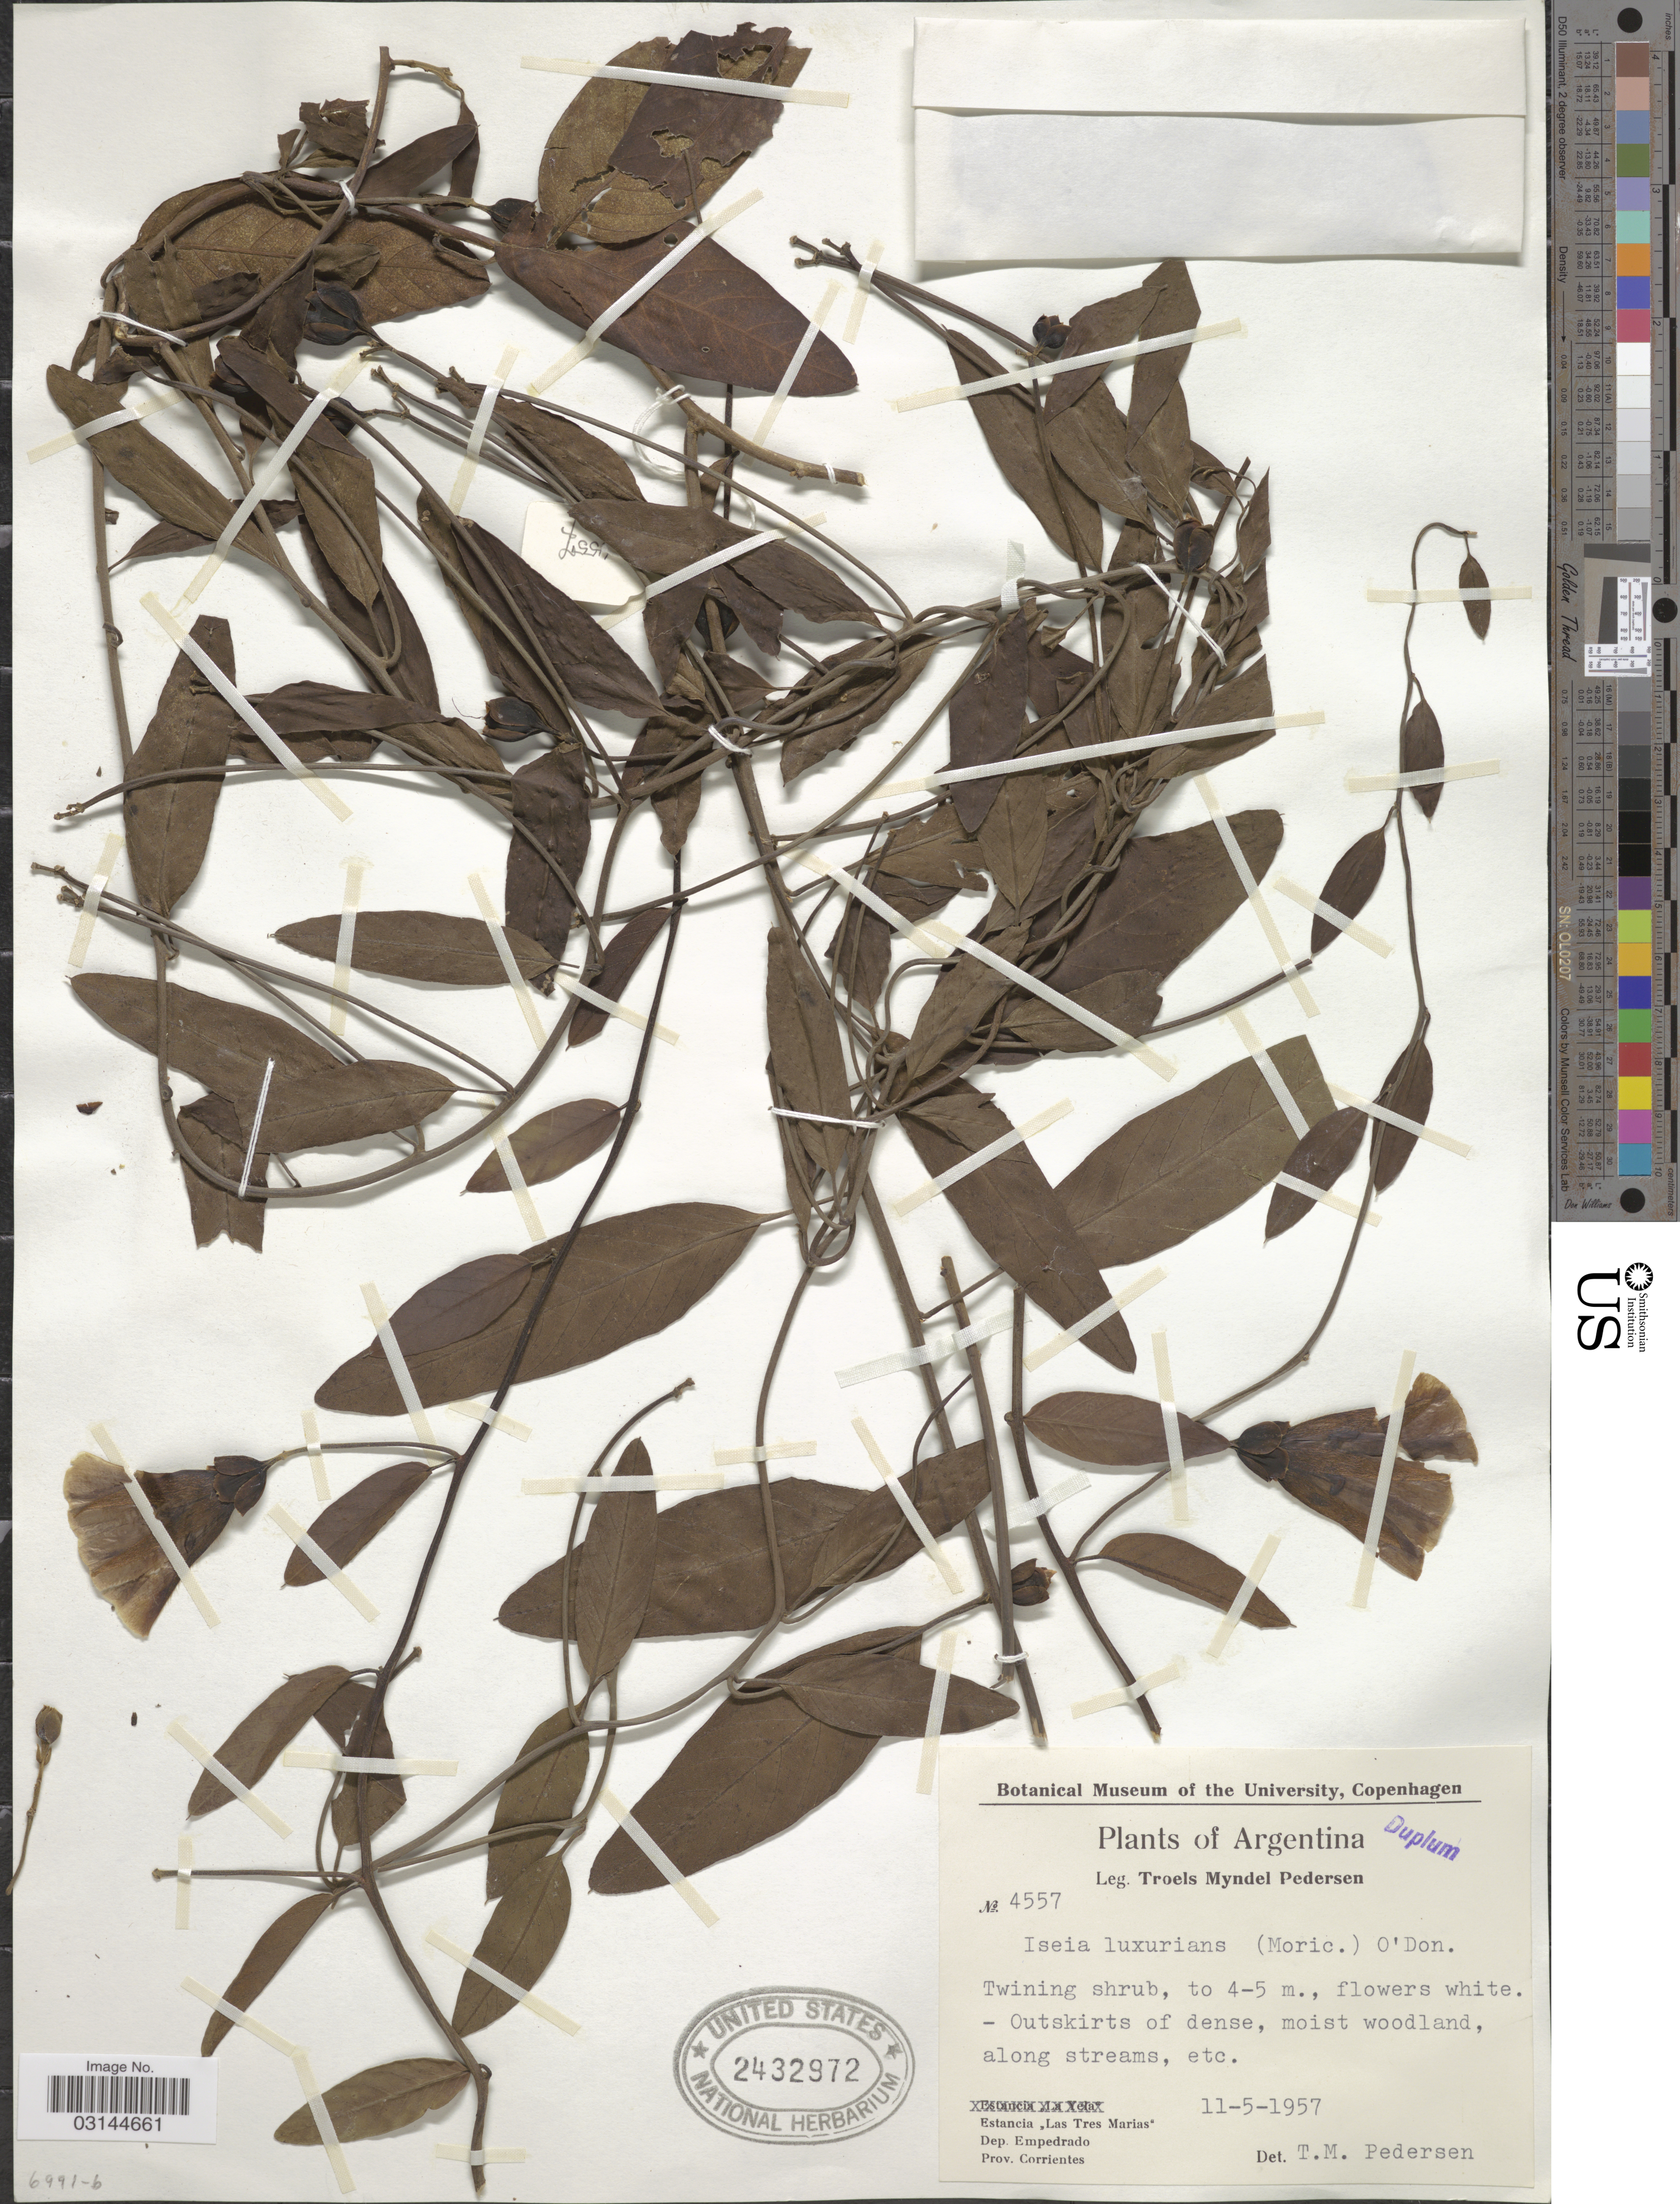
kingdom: Plantae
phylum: Tracheophyta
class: Magnoliopsida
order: Solanales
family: Convolvulaceae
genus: Aniseia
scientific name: Aniseia luxurians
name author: (Moric.) Athiê-Souza & Buril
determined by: Strong, Mark T., (BOT), Smithsonian Institution - National Museum of Natural History (UNITED STATES)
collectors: T. Pederson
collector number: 4557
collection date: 1957-05-11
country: Argentina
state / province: Corrientes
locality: Estancia "Las Tres Marias". Dep. Empedrado.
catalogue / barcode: US 2432972